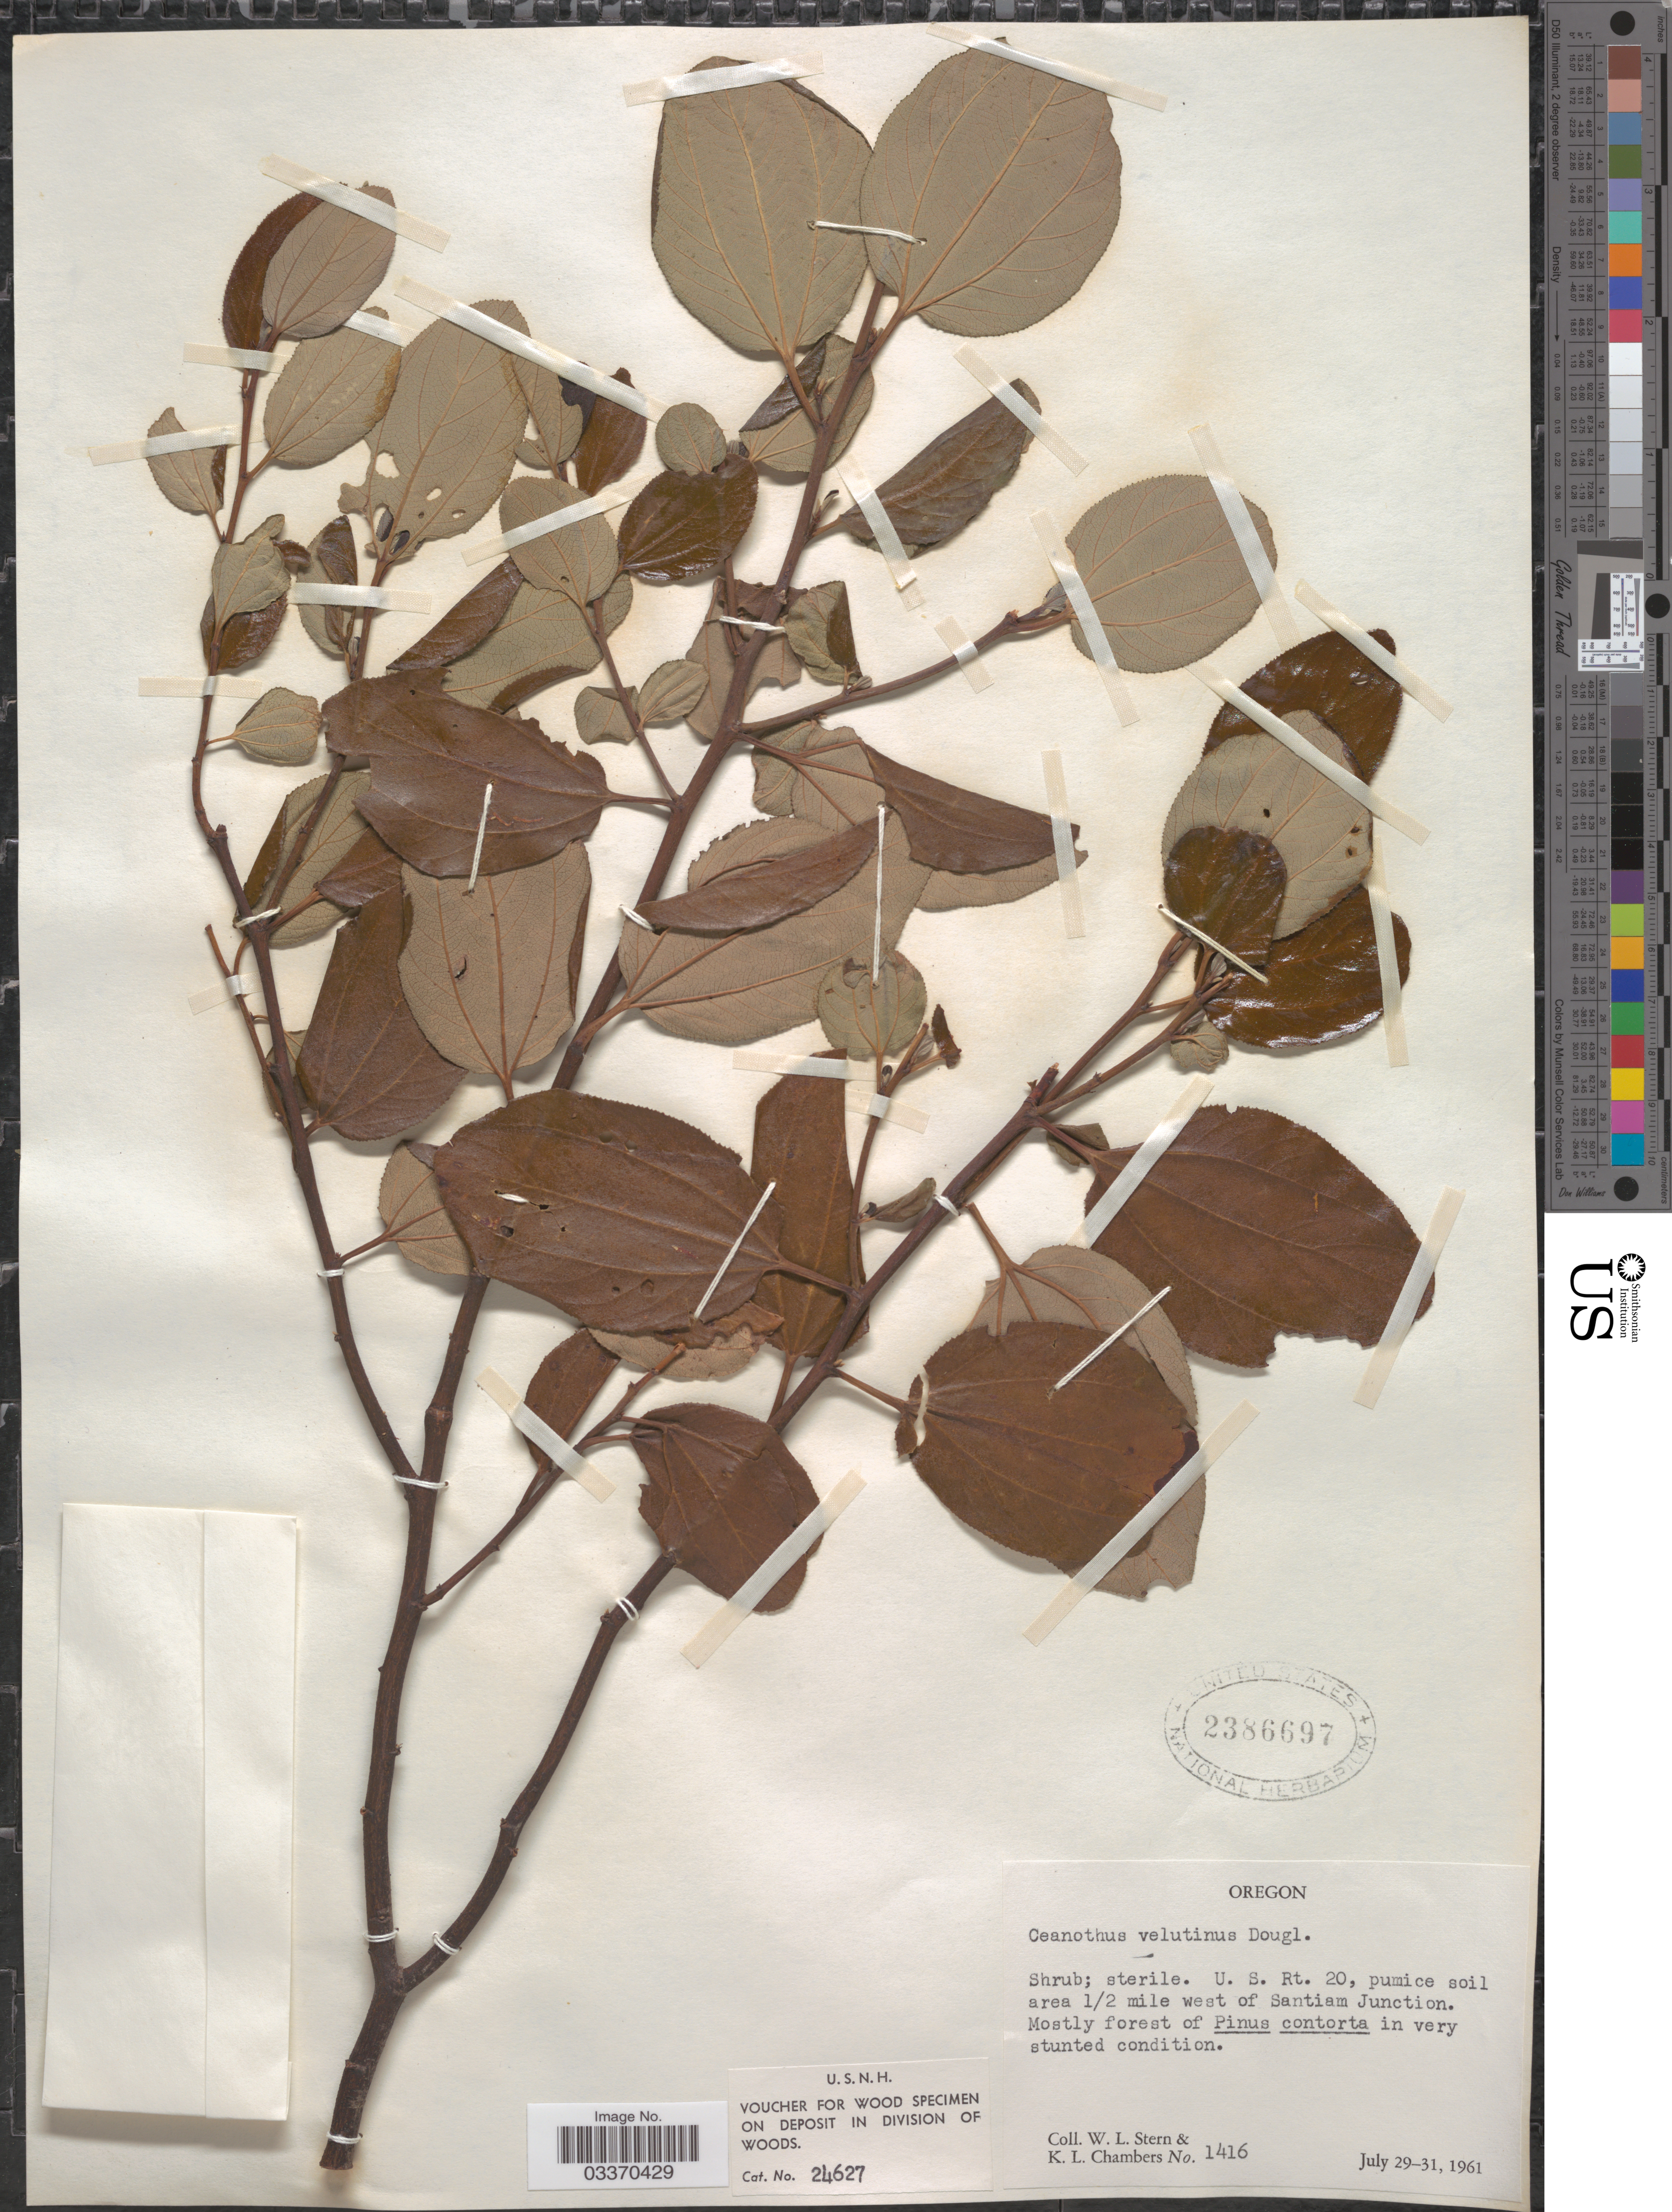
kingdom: Plantae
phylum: Tracheophyta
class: Magnoliopsida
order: Rosales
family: Rhamnaceae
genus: Ceanothus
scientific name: Ceanothus velutinus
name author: Douglas ex Hook.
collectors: W. L. Stern & K. Chambers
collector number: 1416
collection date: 1961-07-29/1961-07-31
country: United States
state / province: Oregon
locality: U. S. Rt. 20, pumice soil area 1/2 mile west of Santiam Junction.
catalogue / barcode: US 2386697